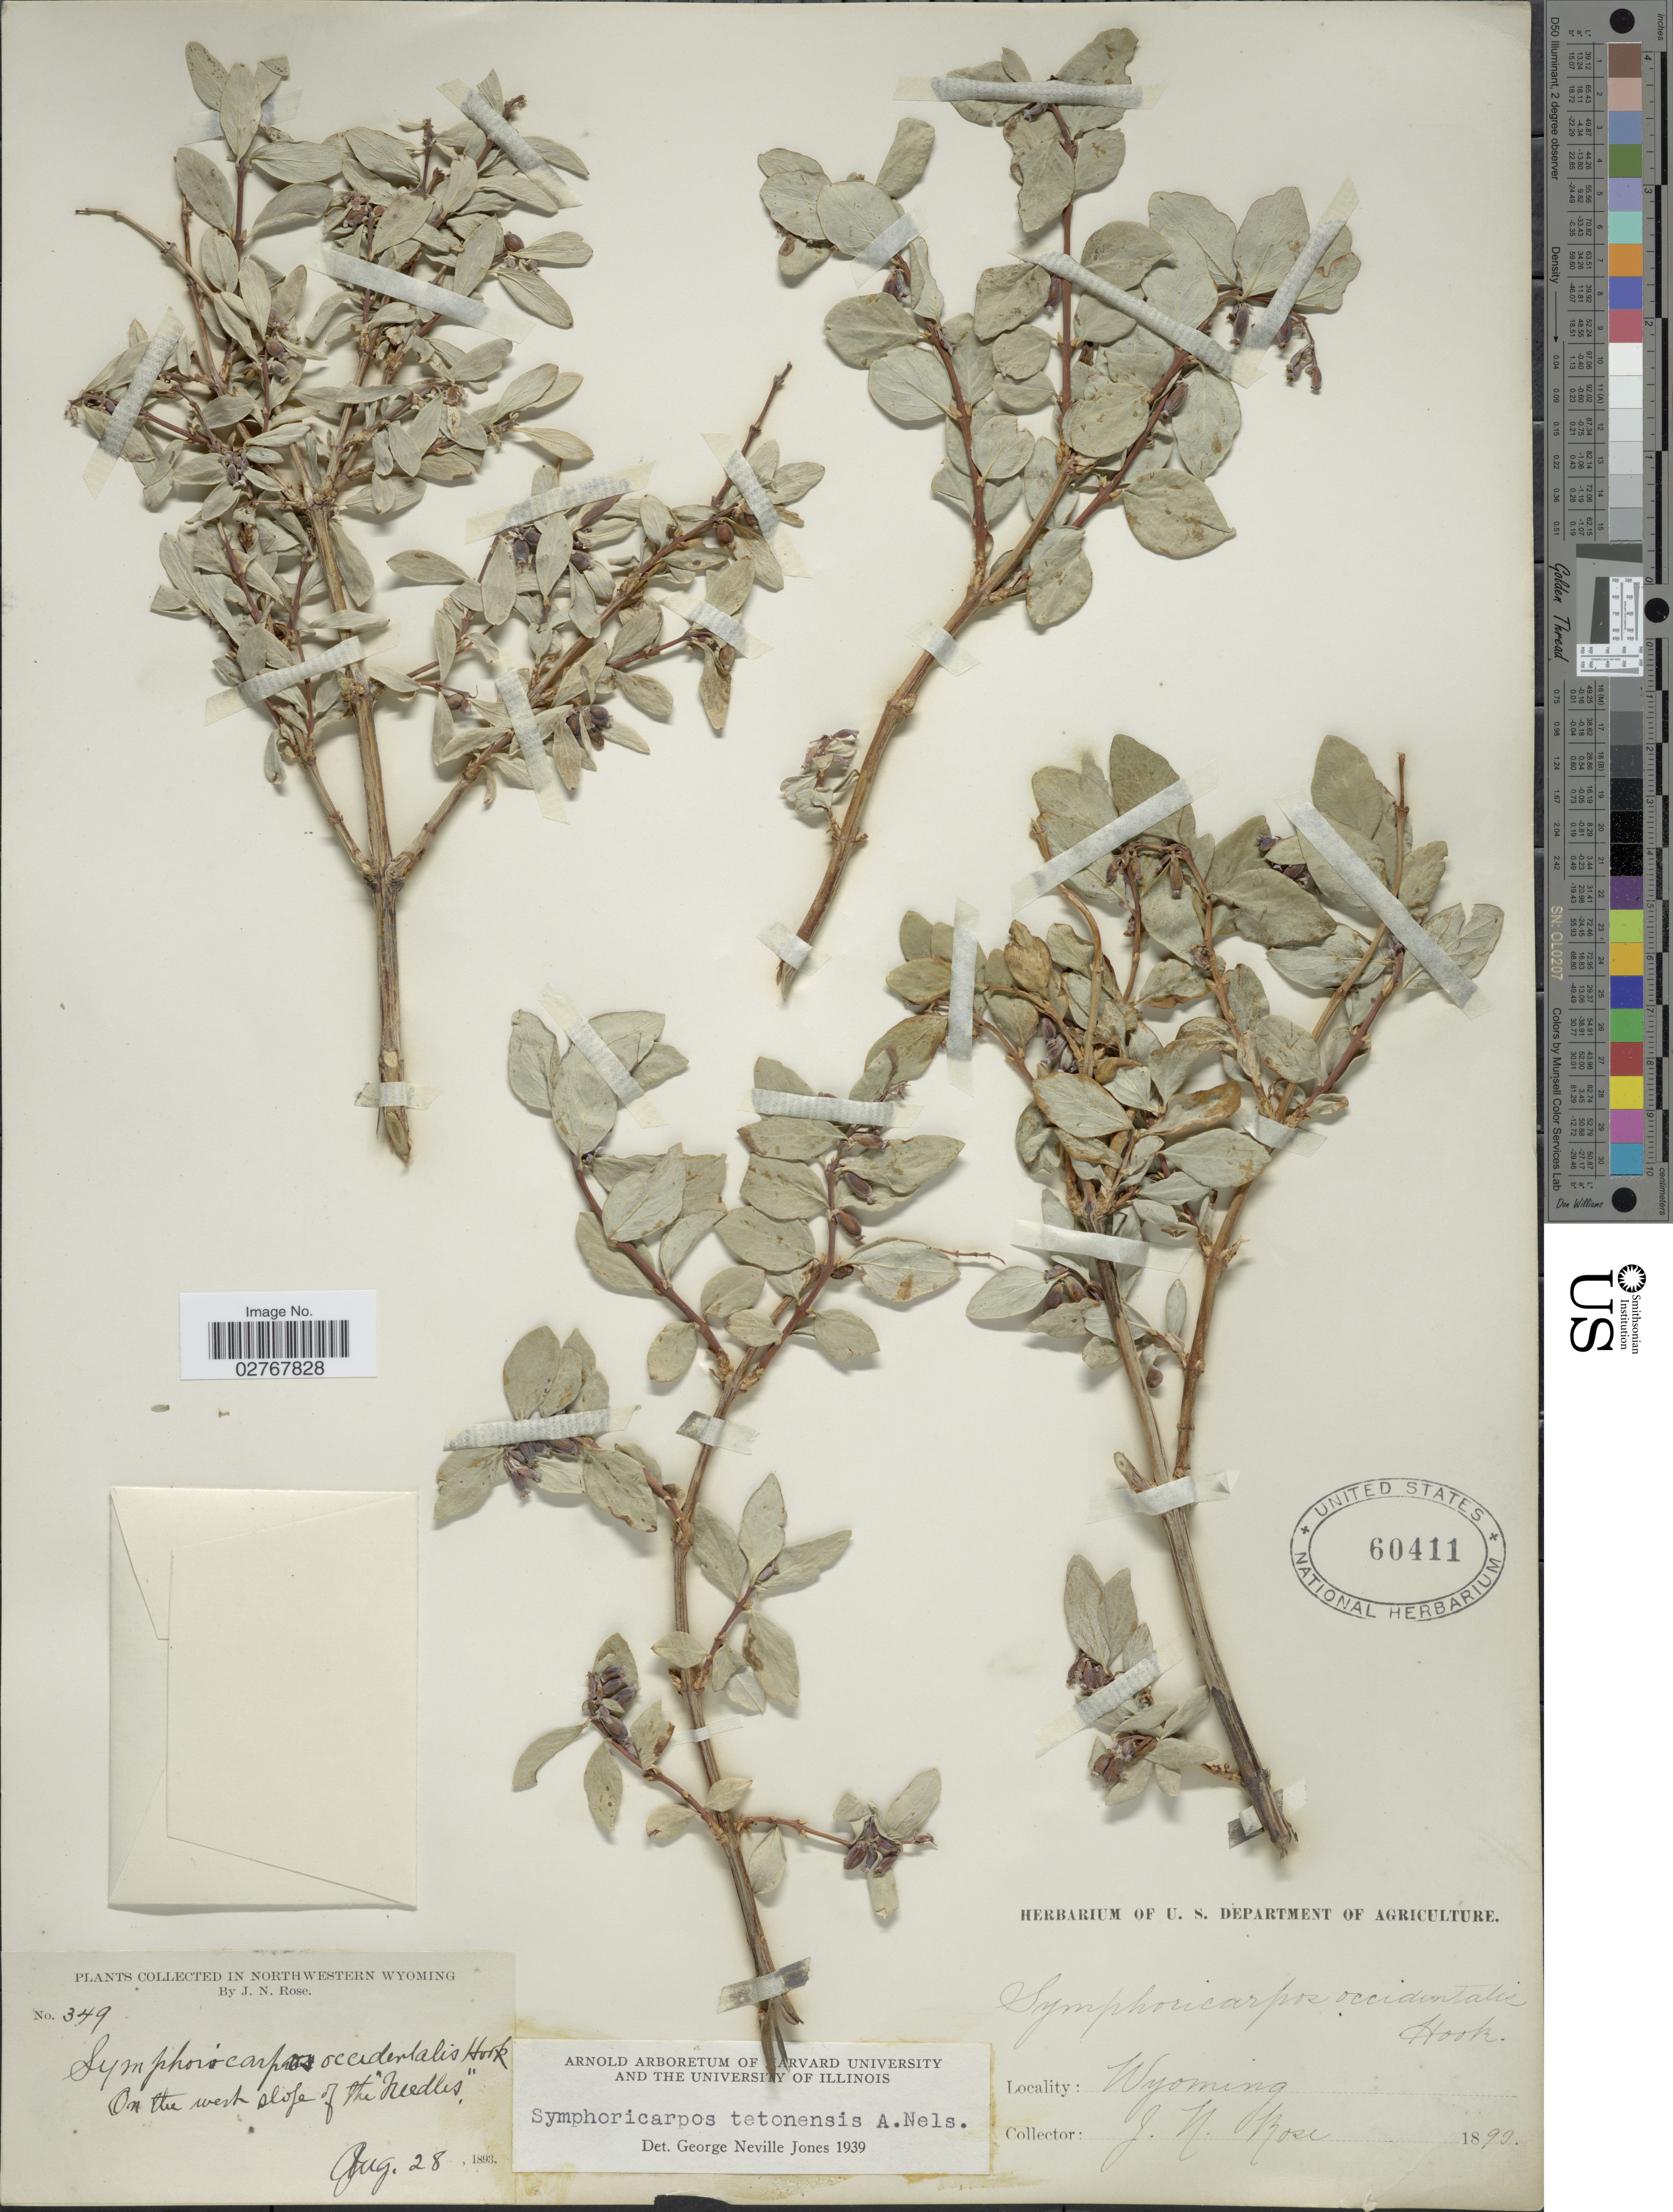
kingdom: Plantae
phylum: Tracheophyta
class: Magnoliopsida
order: Dipsacales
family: Caprifoliaceae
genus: Symphoricarpos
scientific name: Symphoricarpos tetonensis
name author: A. Nelson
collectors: J. N. Rose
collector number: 349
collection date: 1893-08-28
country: United States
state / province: Wyoming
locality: Northwestern Wyoming, On the west slope of the Needles.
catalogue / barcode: US 60411